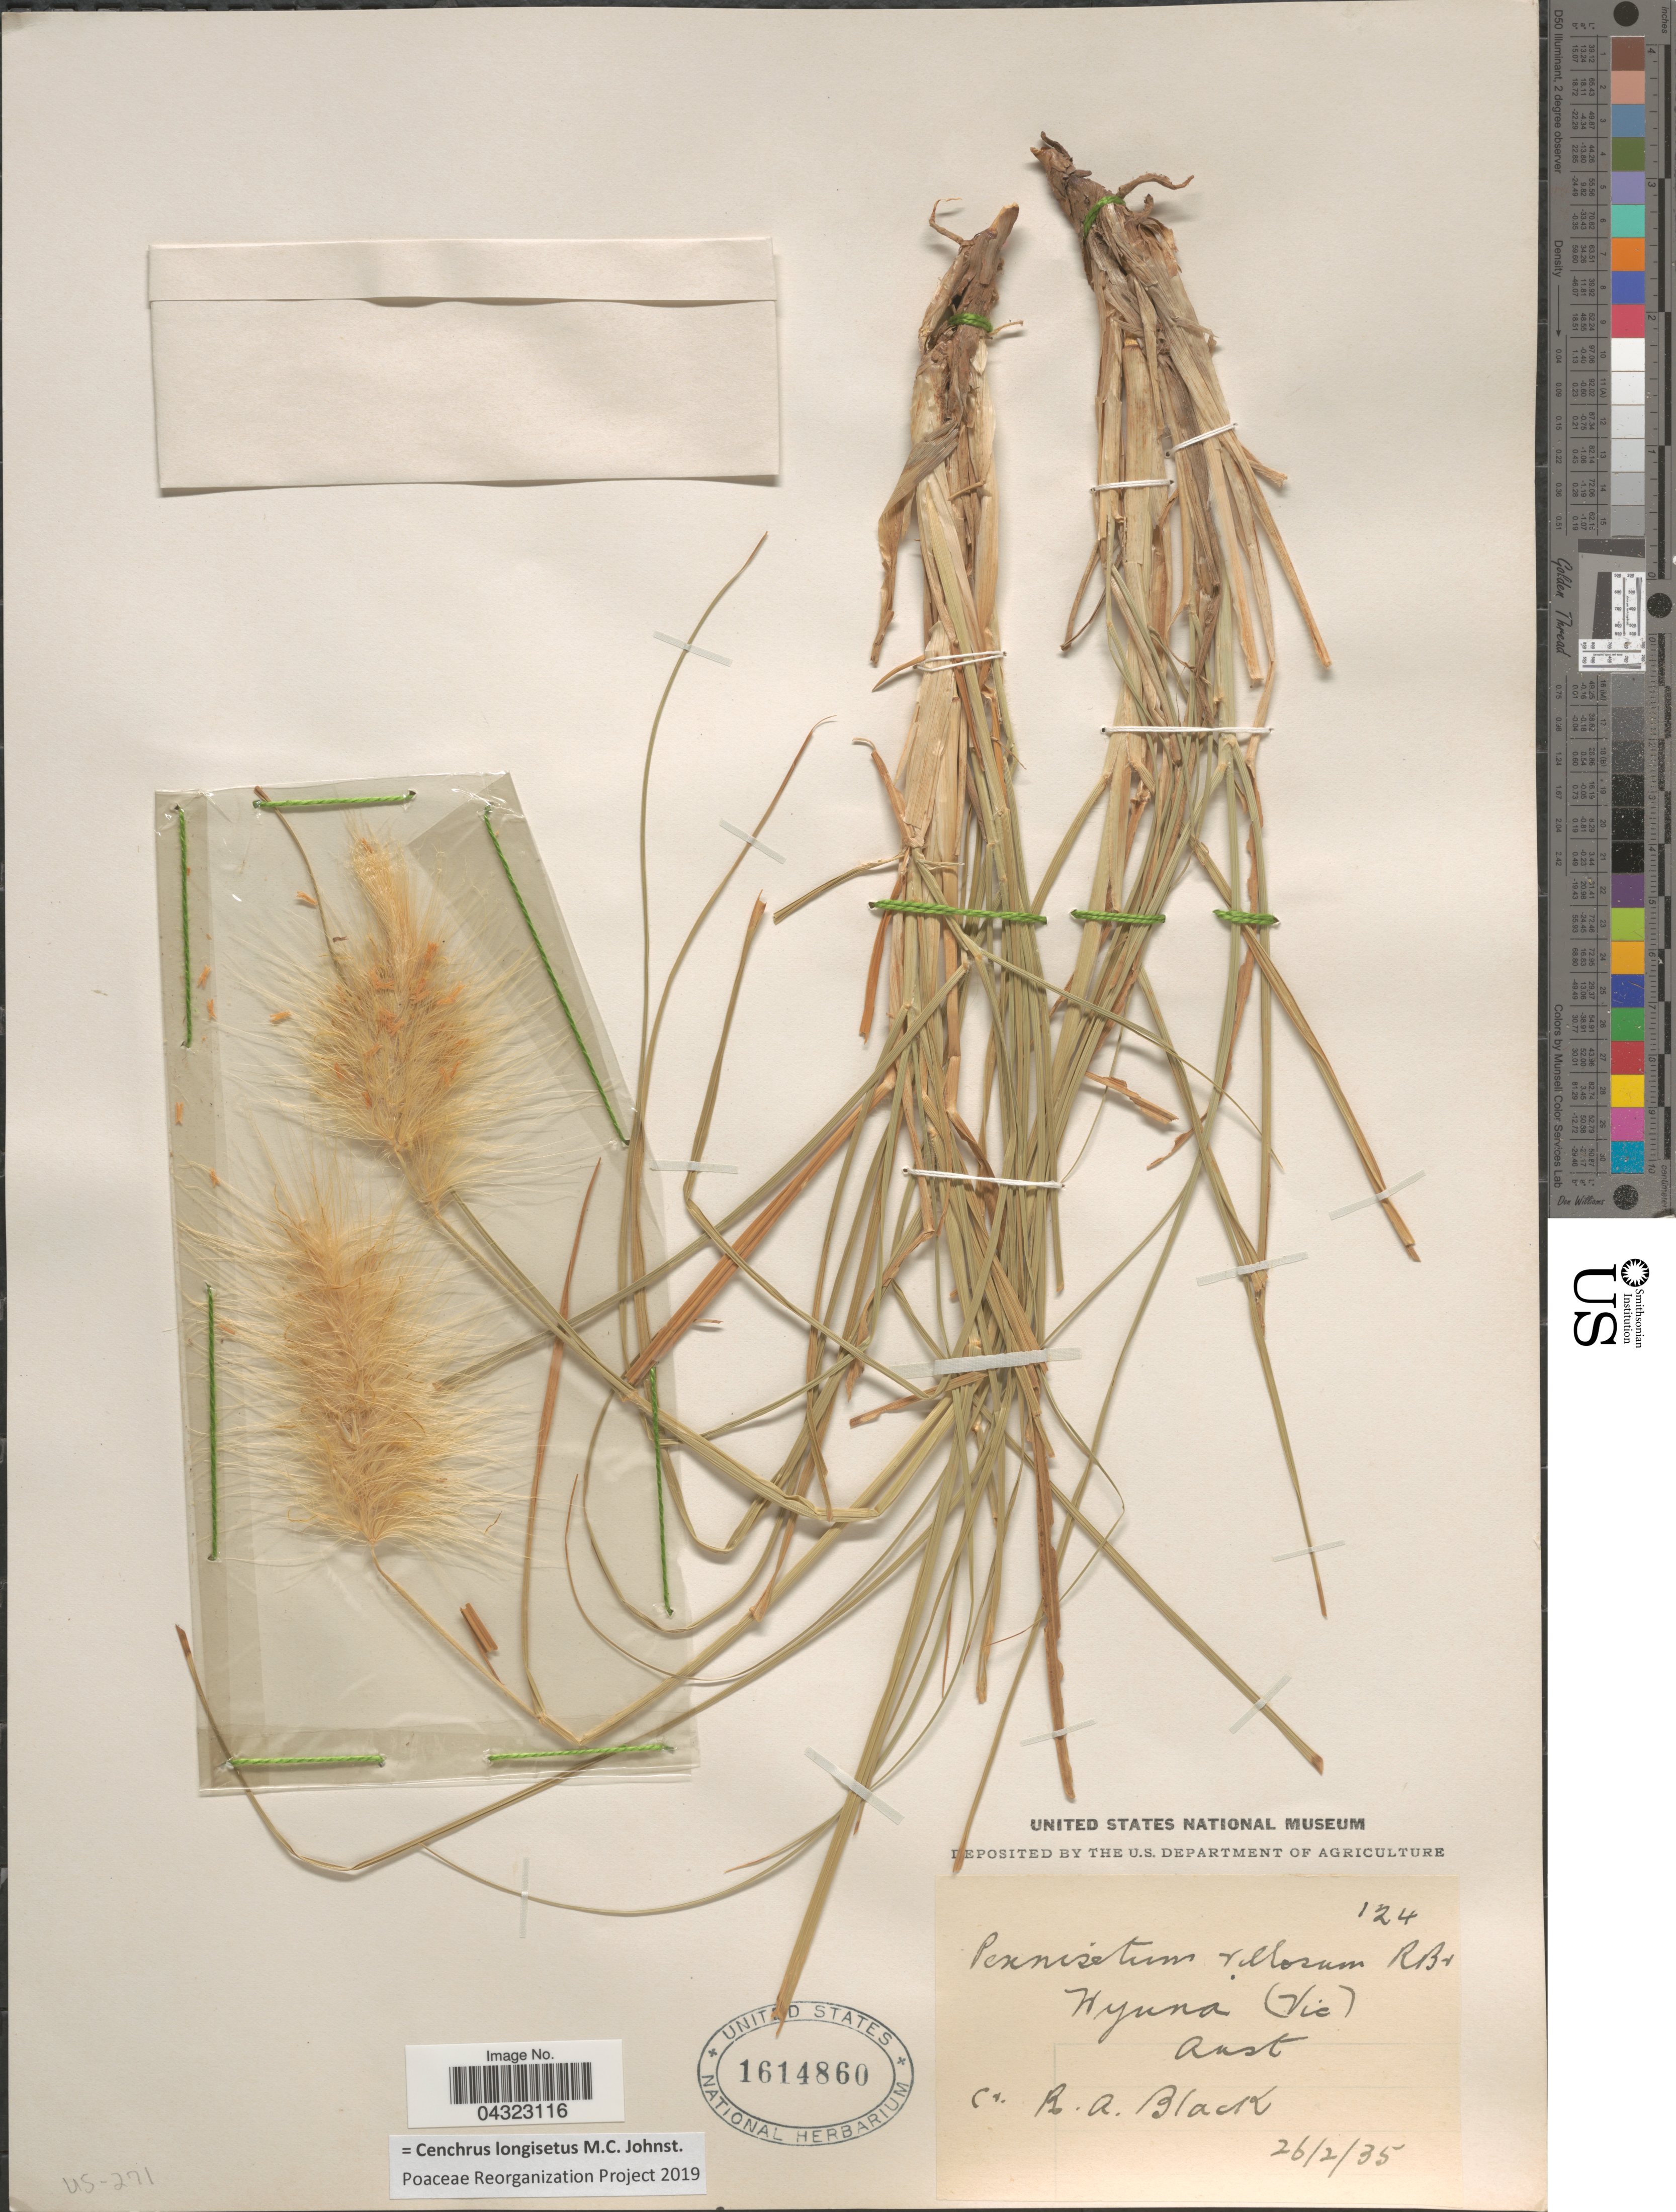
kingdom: Plantae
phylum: Tracheophyta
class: Liliopsida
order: Poales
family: Poaceae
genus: Cenchrus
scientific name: Cenchrus longisetus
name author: M.C. Johnst.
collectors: R. A. Black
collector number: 124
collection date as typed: Transcribed d/m/y: 26/2/35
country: Australia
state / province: Victoria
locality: Hyuna (Vic).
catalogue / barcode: US 1614860